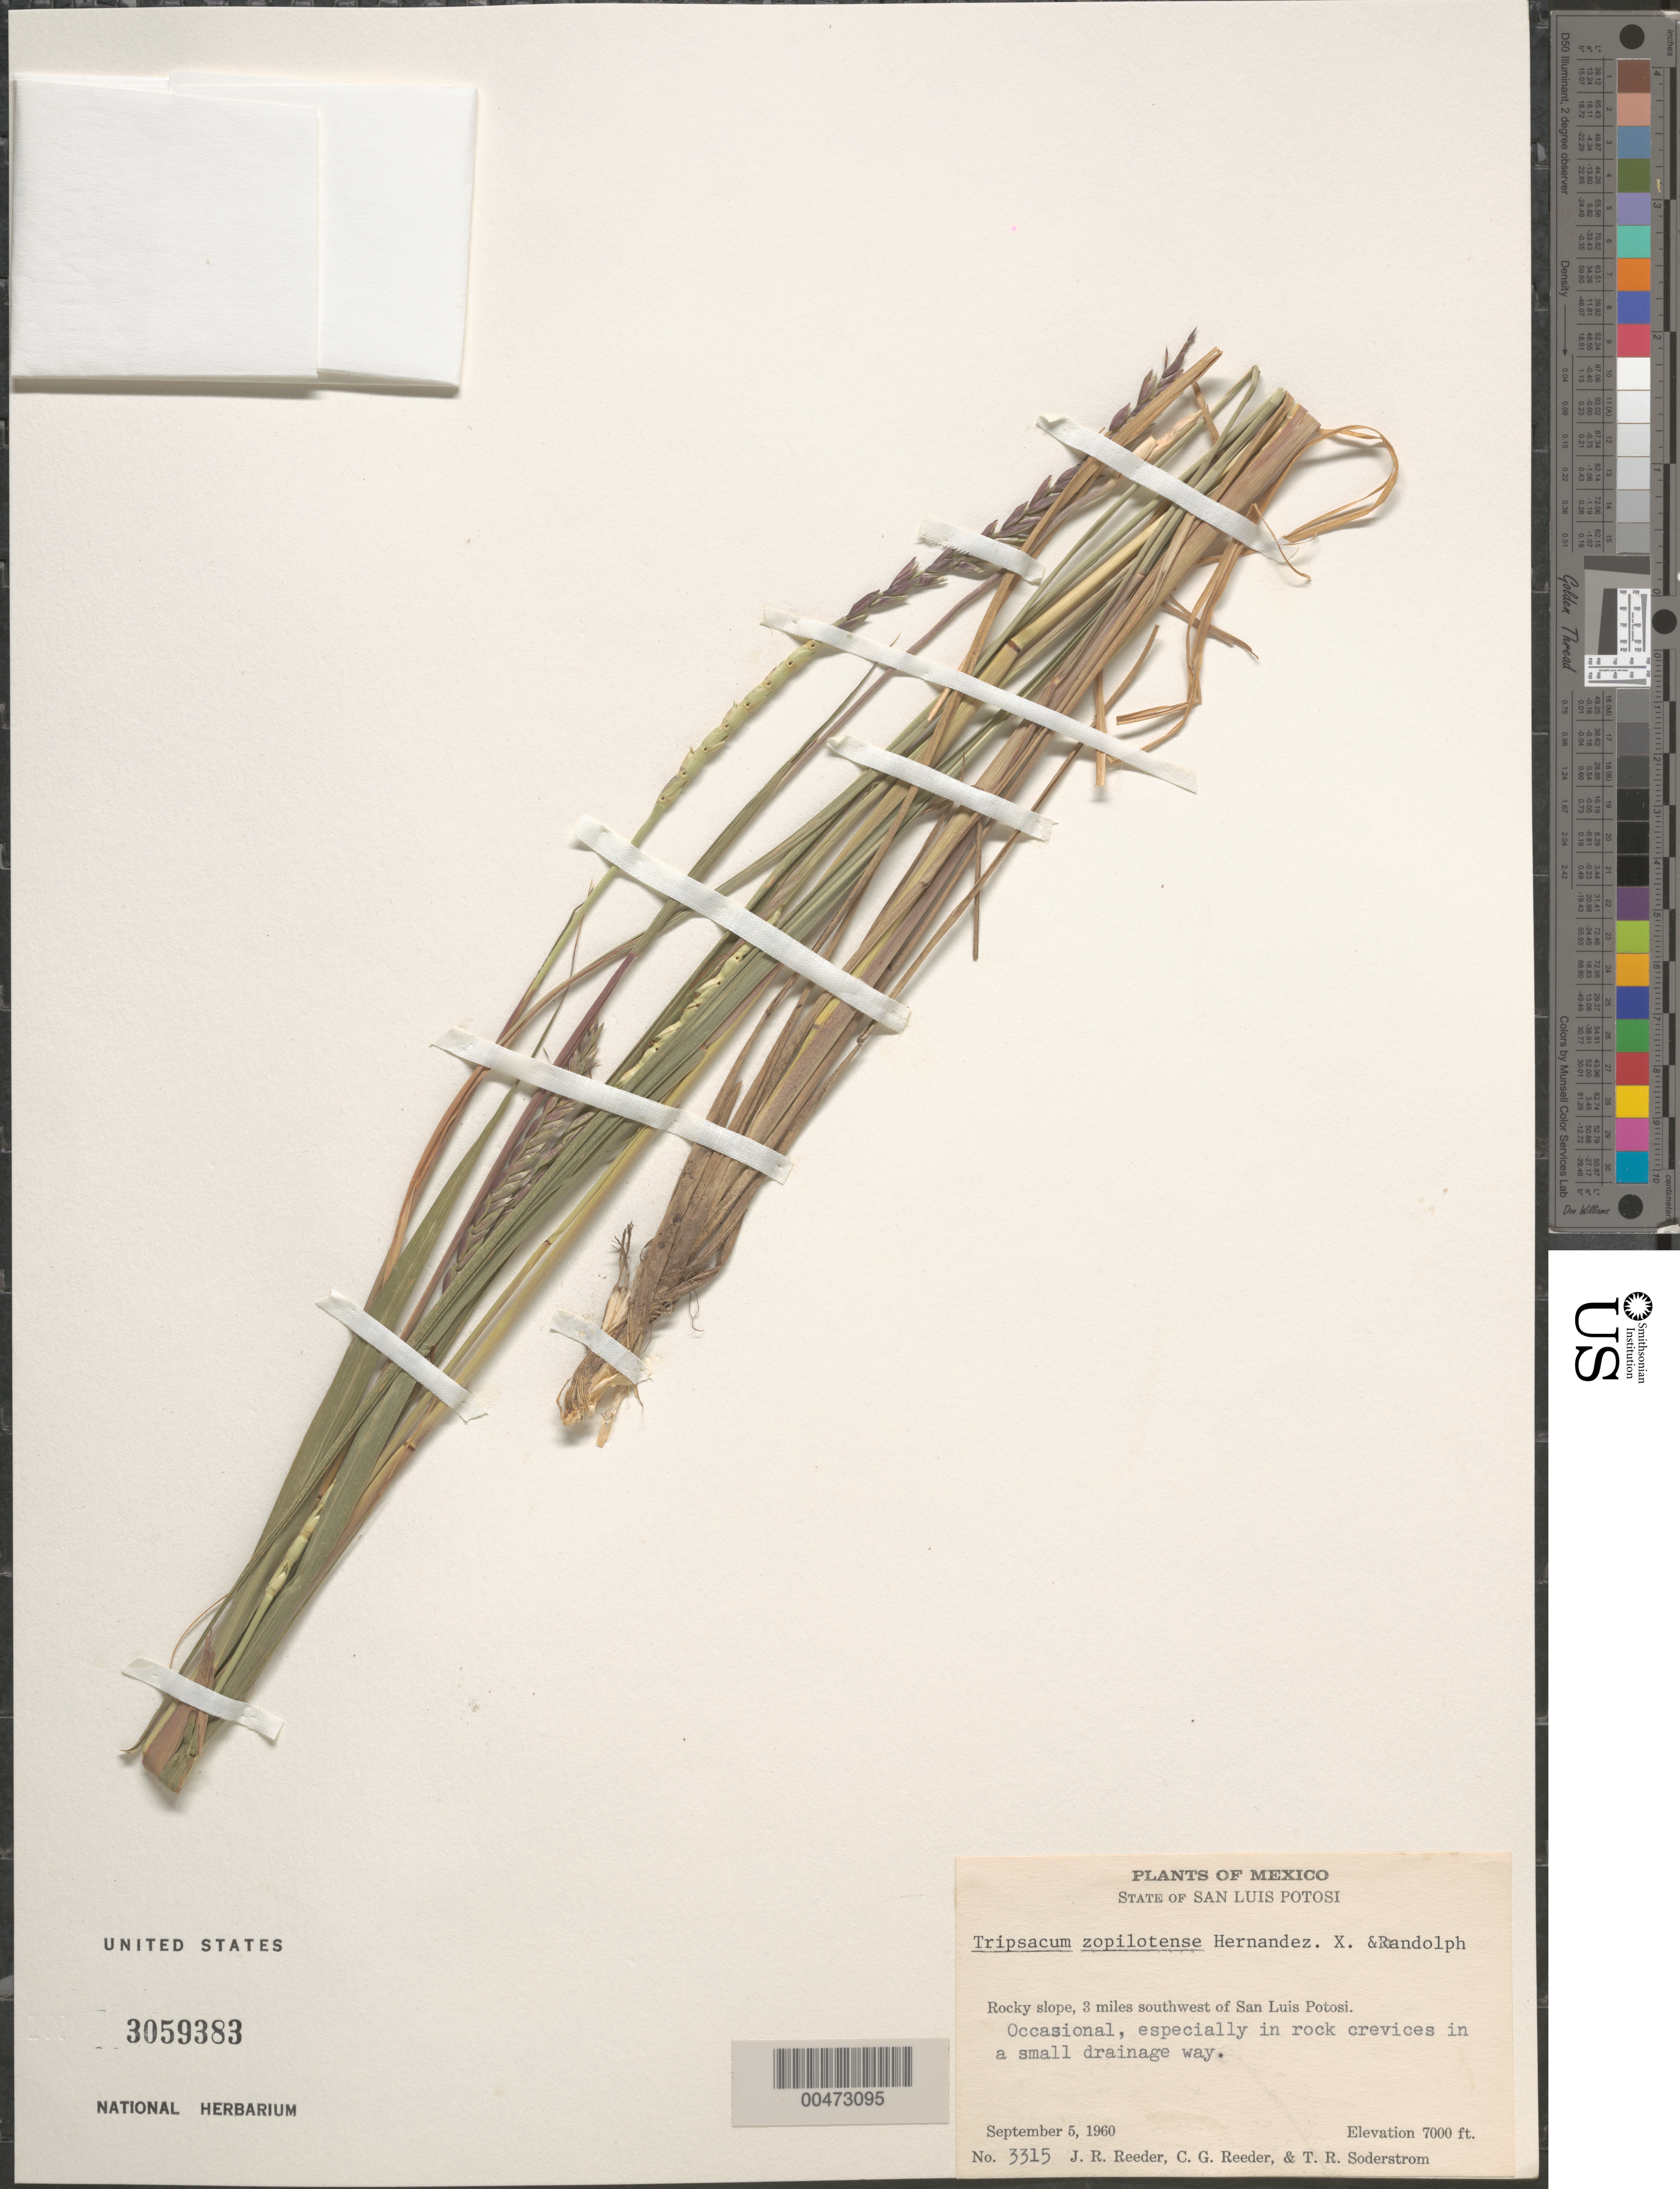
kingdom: Plantae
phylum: Tracheophyta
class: Liliopsida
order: Poales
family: Poaceae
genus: Tripsacum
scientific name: Tripsacum zapolitense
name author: Hern.-Xol. & Randolph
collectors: J. R. Reeder, C. G. Reeder & T. R. Soderstrom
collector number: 3315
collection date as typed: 5 Sep 1960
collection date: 1960-09-05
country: Mexico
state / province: San Luis Potosi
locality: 3 mi SW of San Luis Potosi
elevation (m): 2134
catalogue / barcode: US 3059383